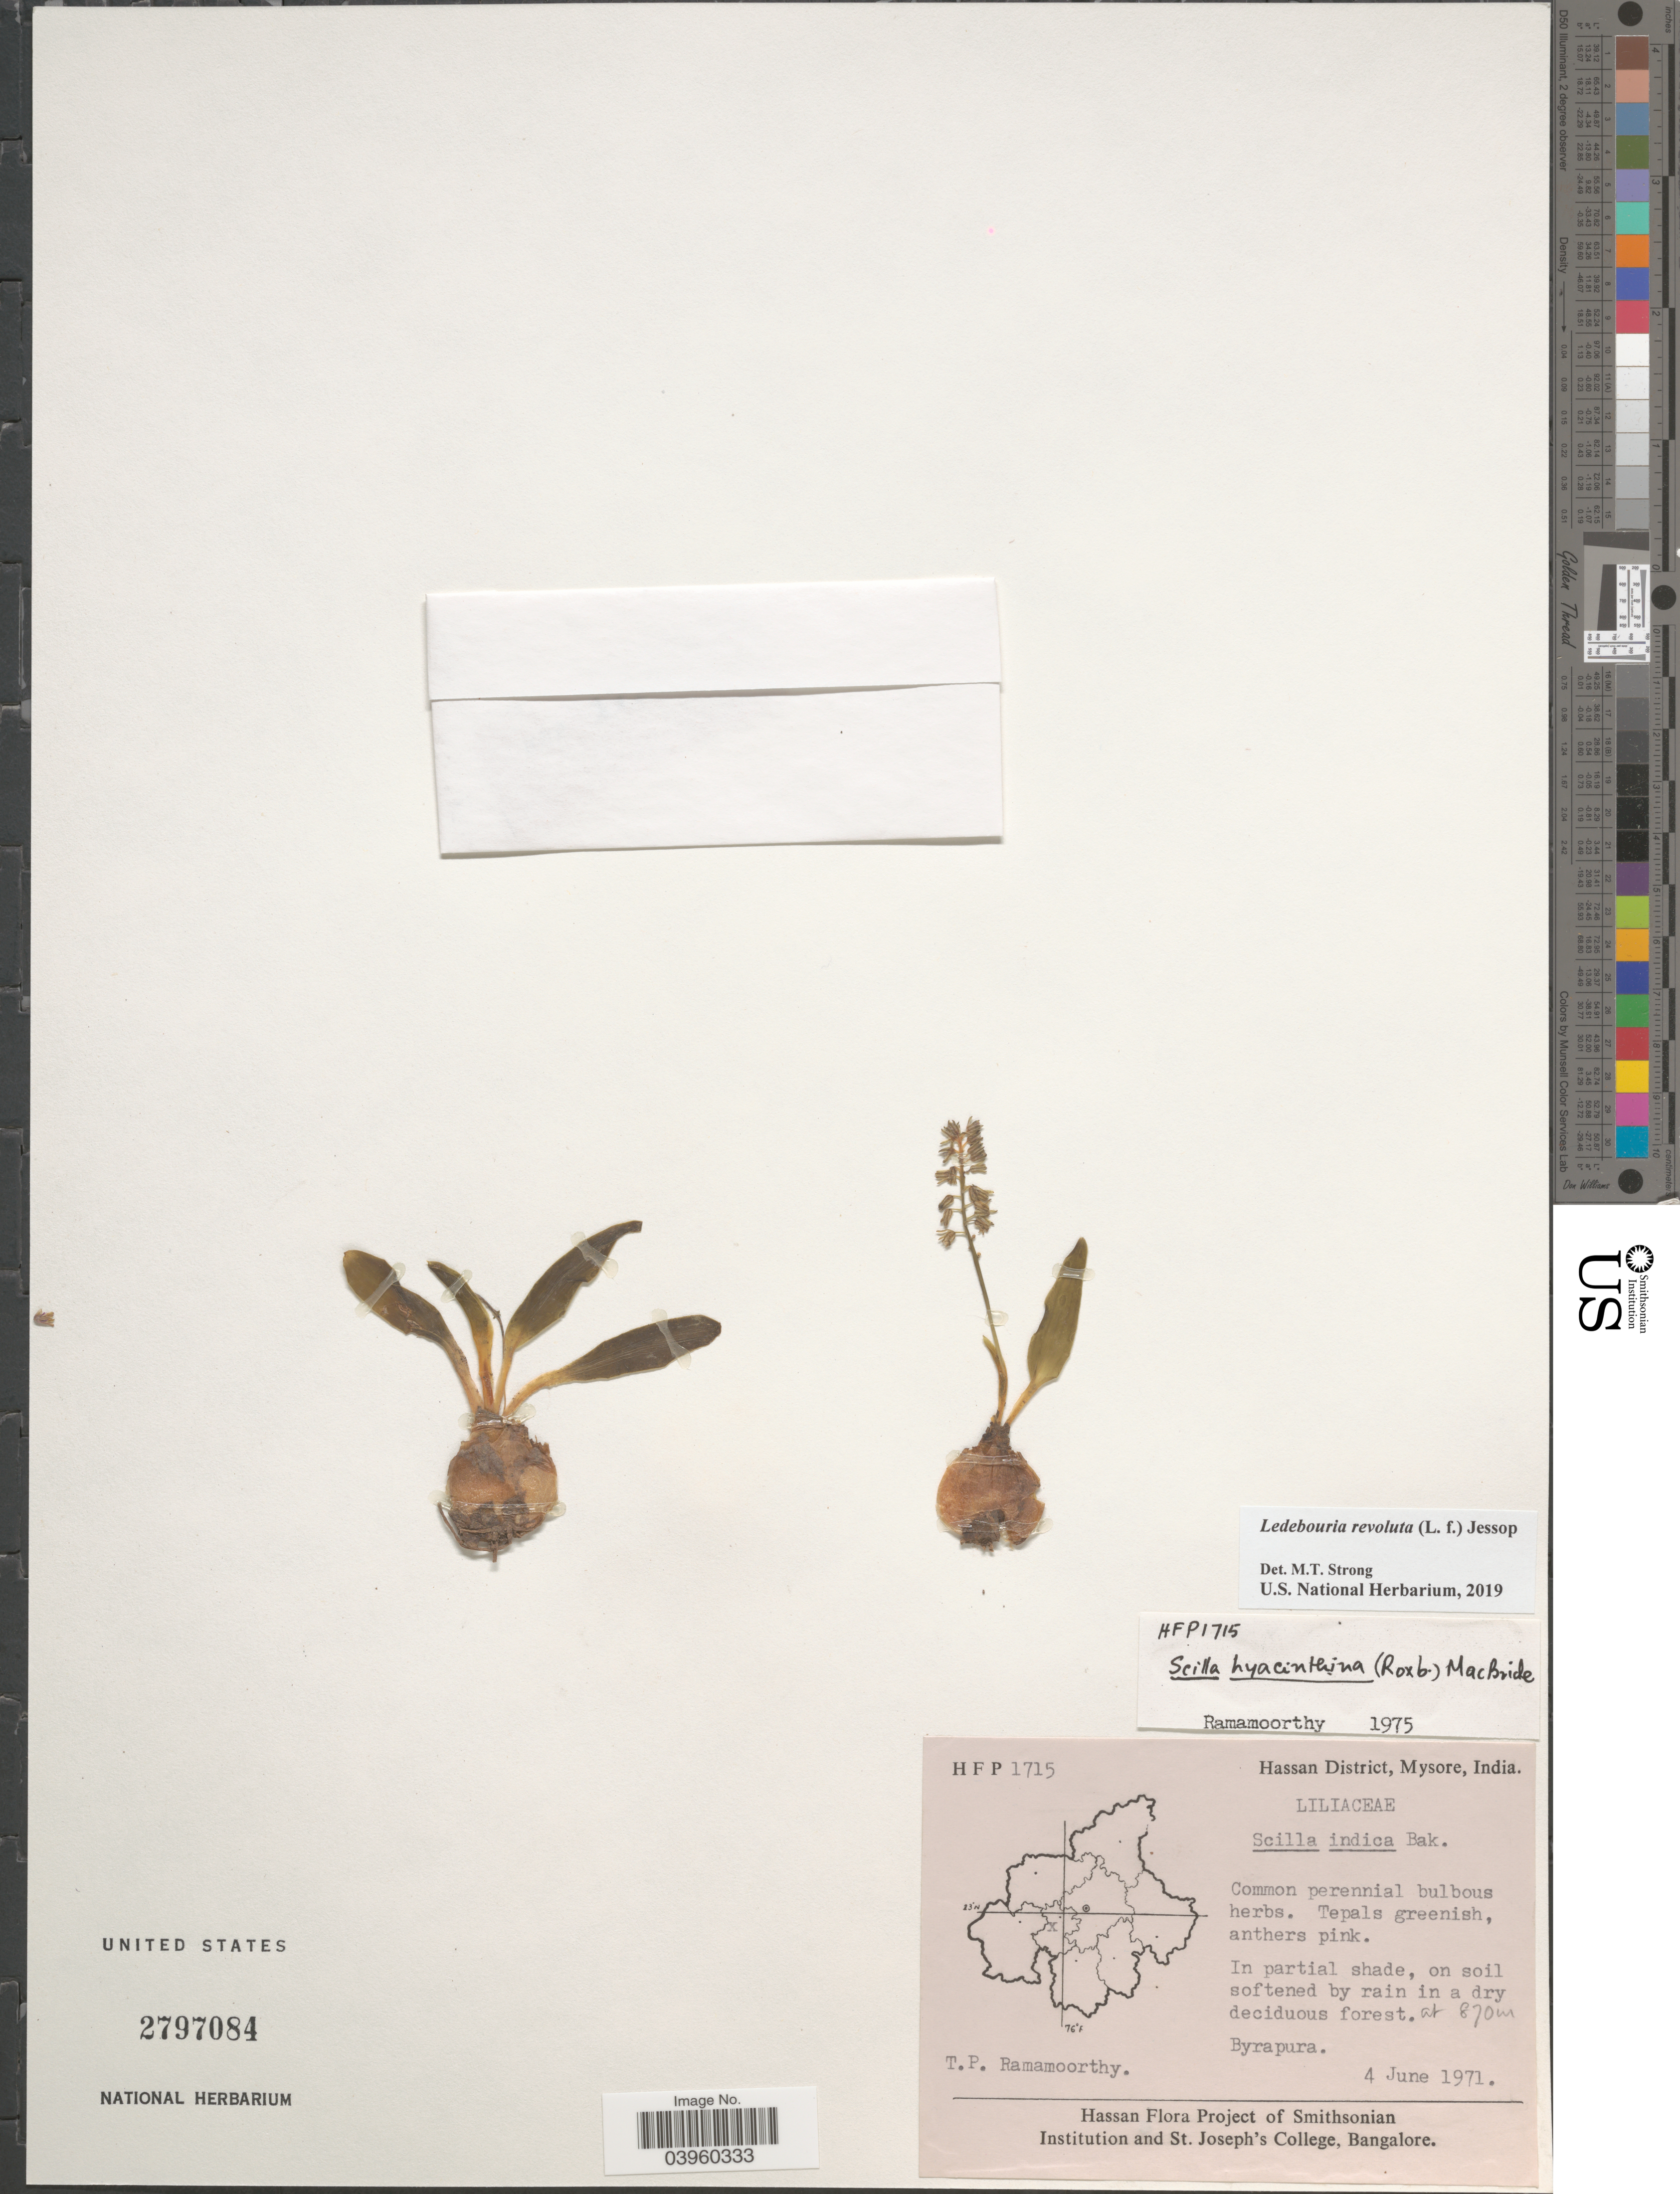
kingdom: Plantae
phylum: Tracheophyta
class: Liliopsida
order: Asparagales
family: Asparagaceae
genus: Ledebouria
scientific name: Ledebouria revoluta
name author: (L. f.) Jessop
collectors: T. P. Ramamoorthy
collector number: H F P 1715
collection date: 1971-06-04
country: India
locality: Hassan District, Mysore. Byrapura.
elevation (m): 870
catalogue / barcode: US 2797084